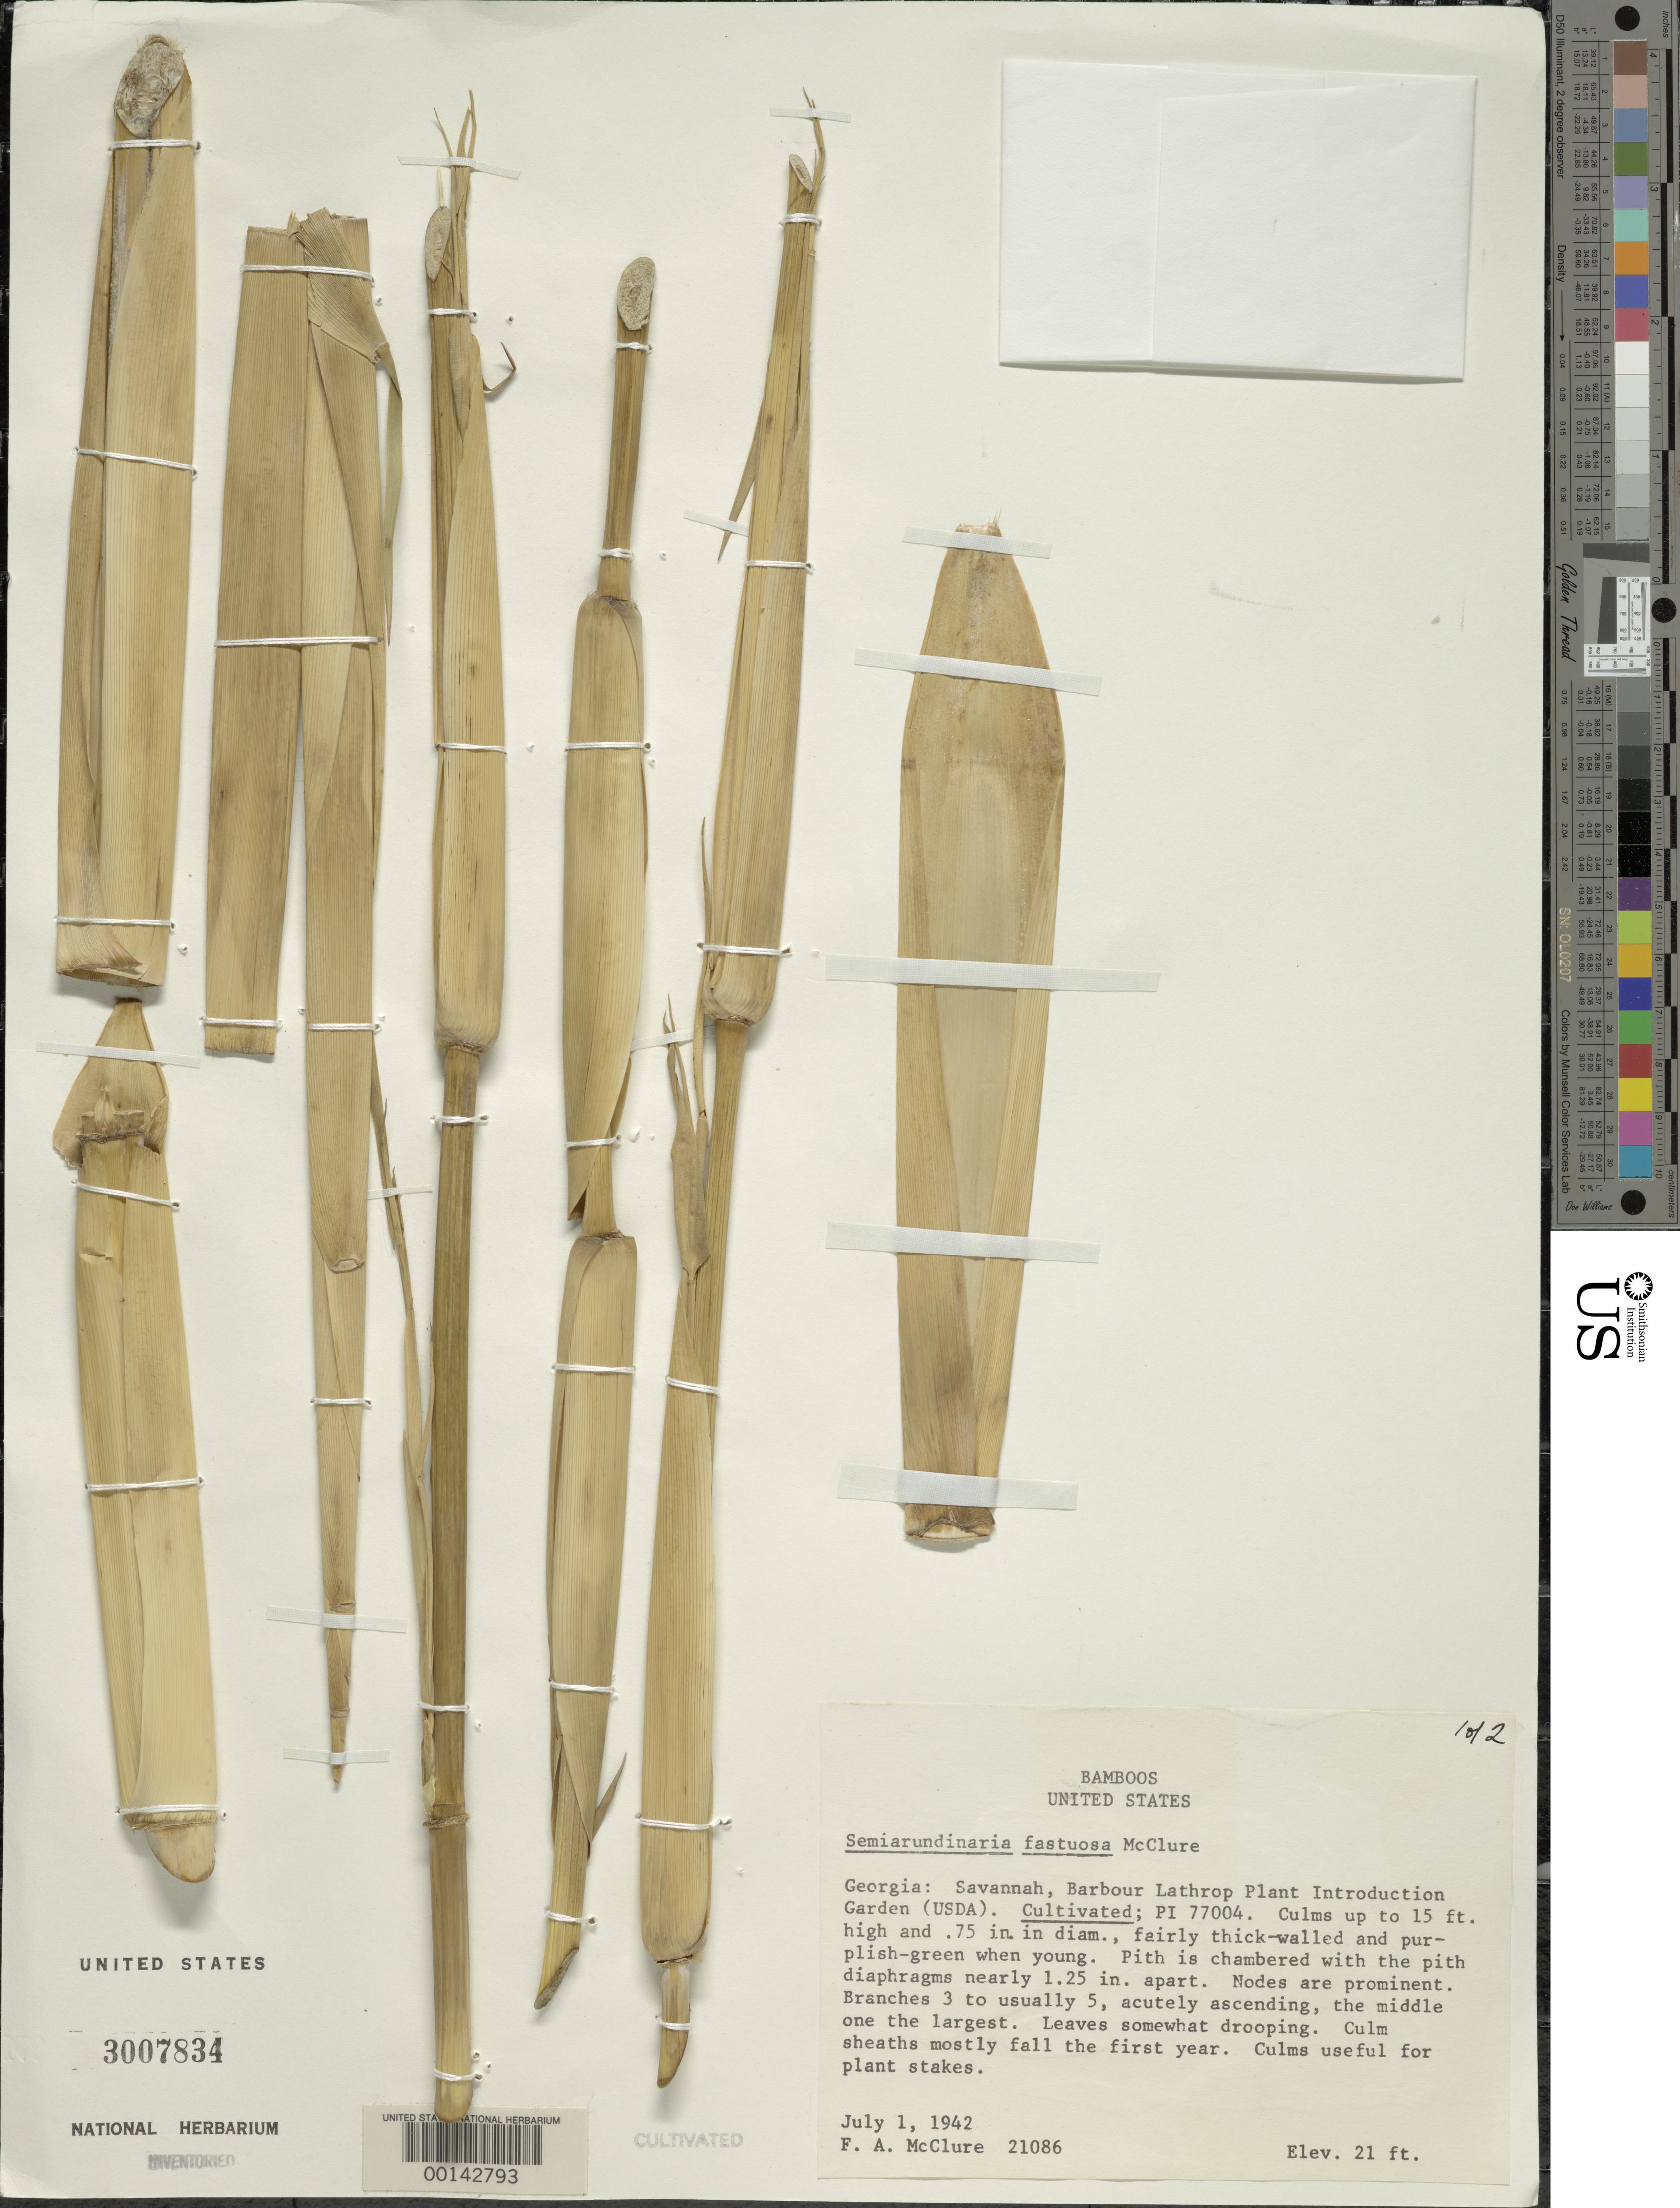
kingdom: Plantae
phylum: Tracheophyta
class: Liliopsida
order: Poales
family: Poaceae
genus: Semiarundinaria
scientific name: Semiarundinaria fastuosa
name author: Makino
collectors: F. A. McClure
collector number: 21086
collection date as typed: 01 Jul 1942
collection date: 1942-07-01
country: United States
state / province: Georgia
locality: Savannah, barbour lathrop p.i. stat.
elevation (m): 6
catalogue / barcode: US 3007834